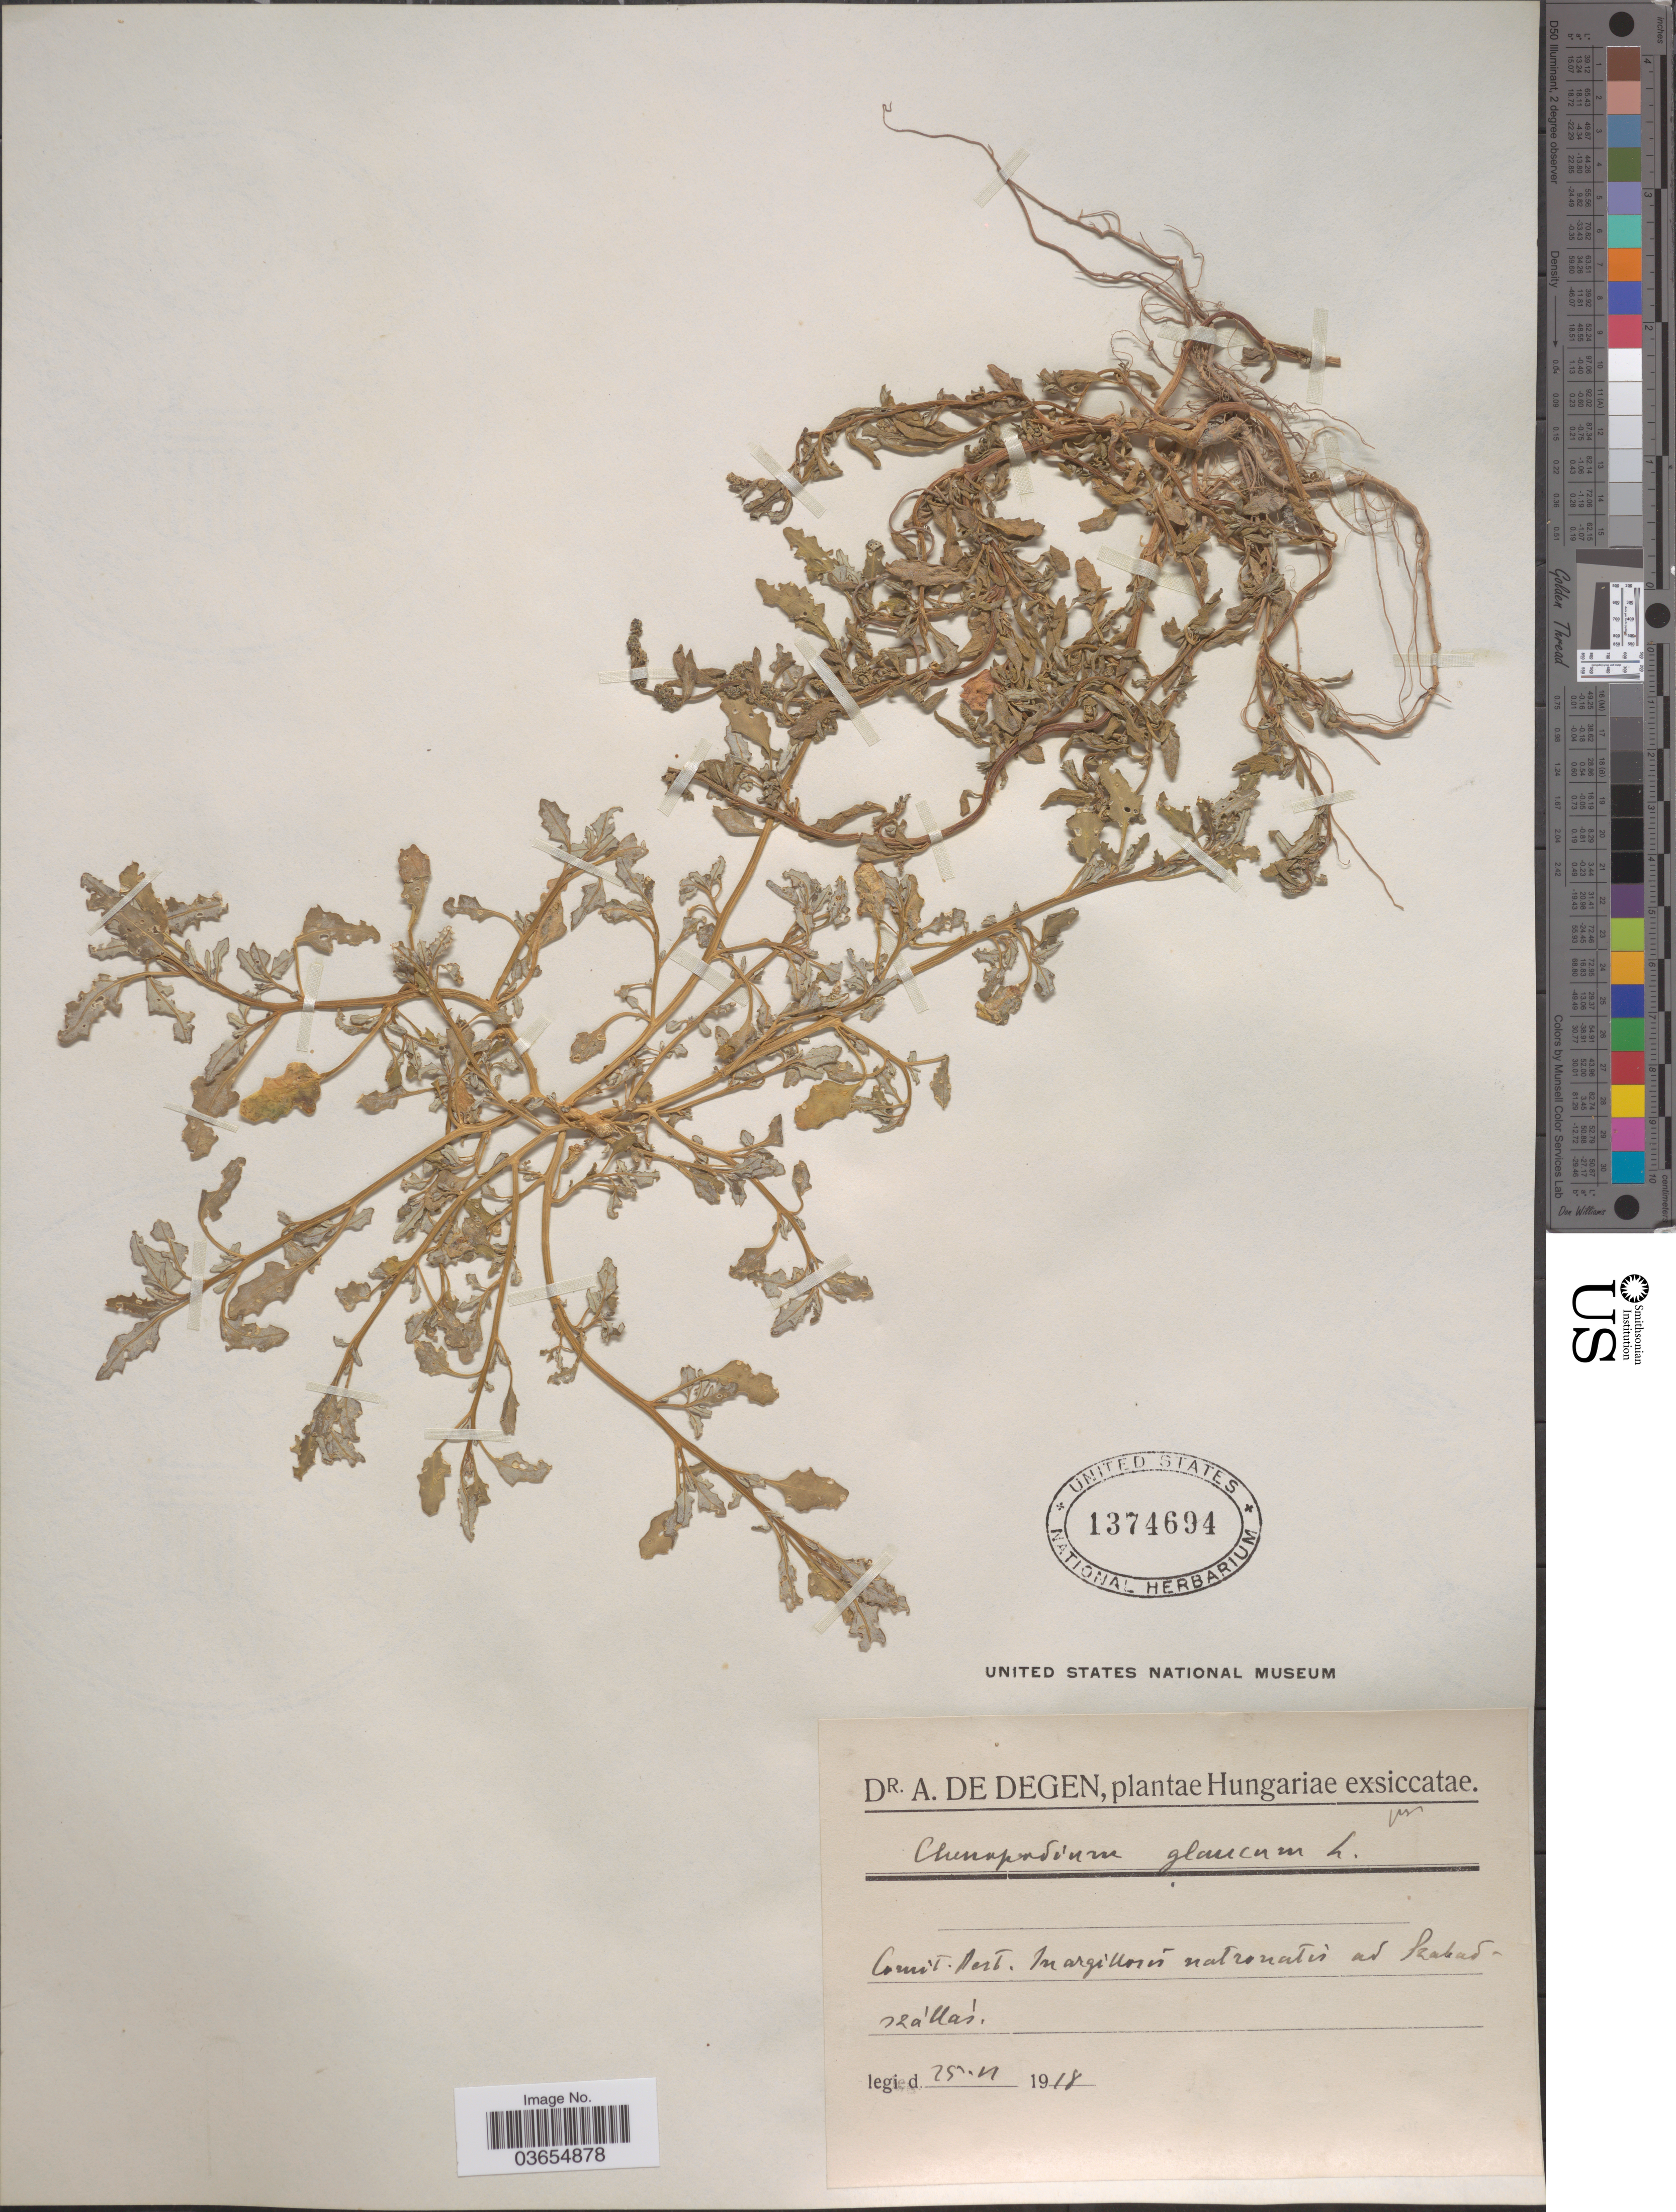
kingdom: Plantae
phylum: Tracheophyta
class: Magnoliopsida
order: Caryophyllales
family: Amaranthaceae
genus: Chenopodium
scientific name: Chenopodium glaucum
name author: L.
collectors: A. Degen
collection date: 1918-06-25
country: Hungary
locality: Comit. Pest. In argillosis natronatis ad Szabadizállás [interpreted].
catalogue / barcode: US 1374694